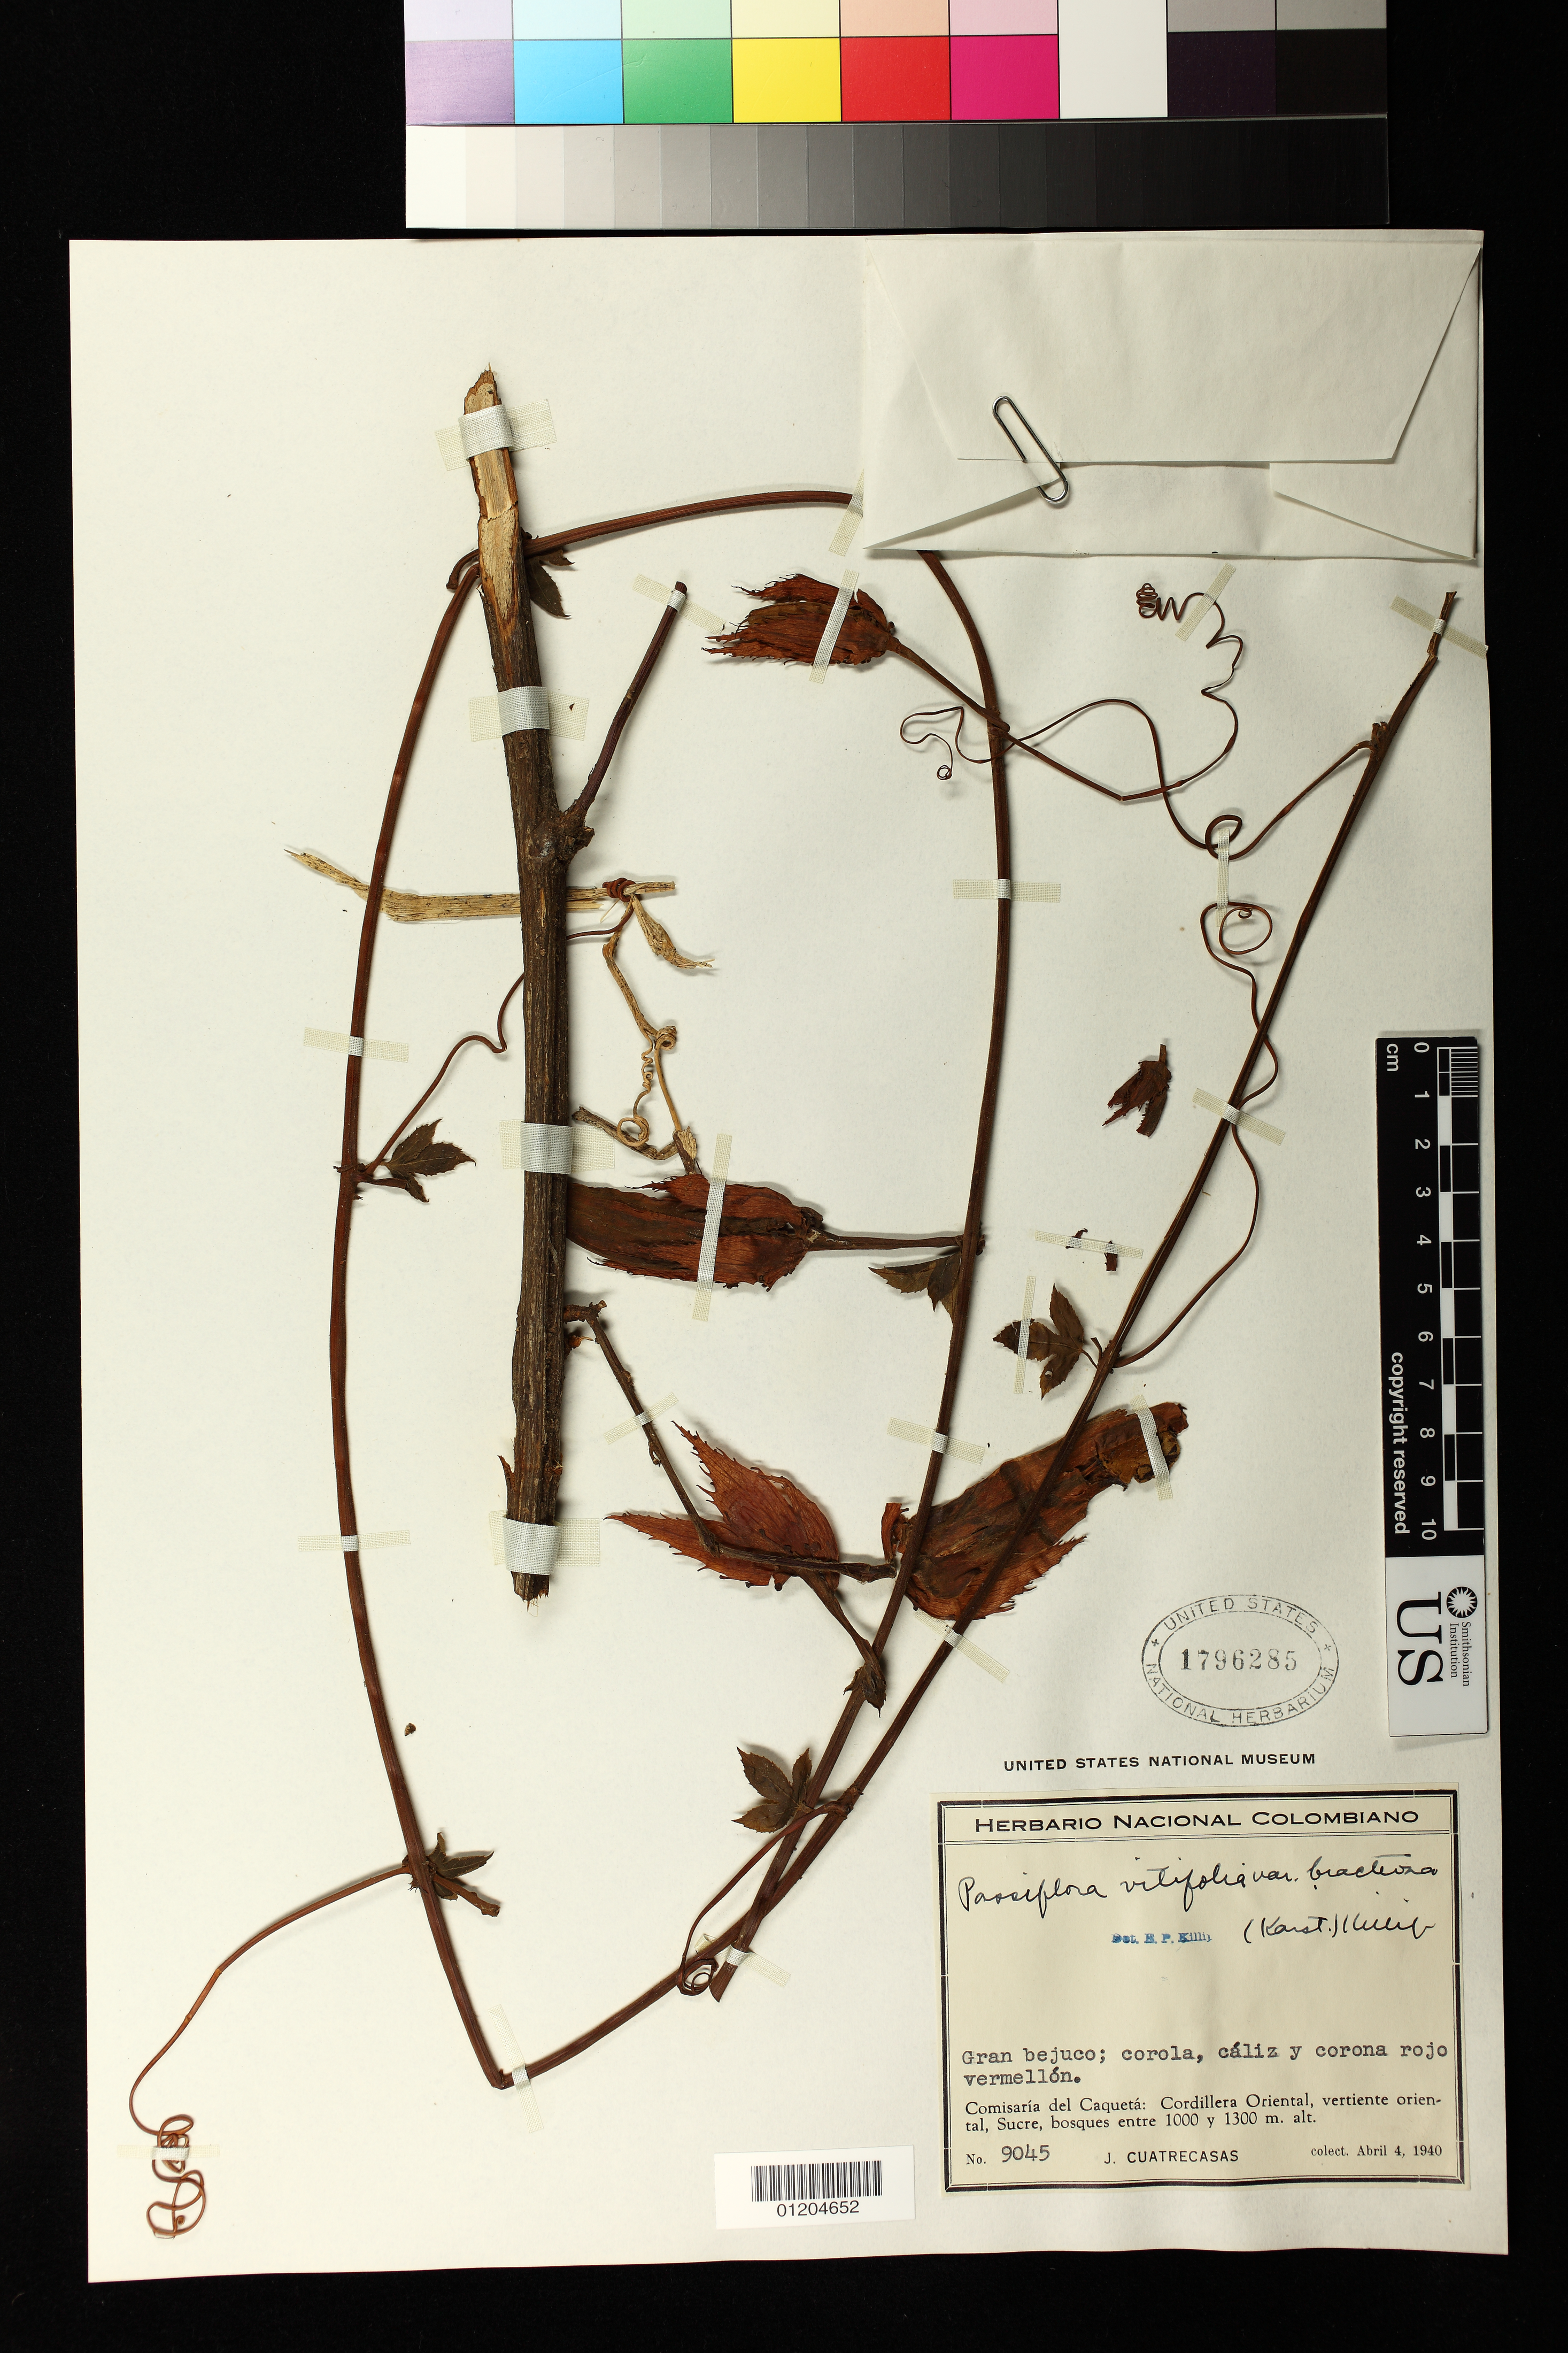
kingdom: Plantae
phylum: Tracheophyta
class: Magnoliopsida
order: Malpighiales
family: Passifloraceae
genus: Passiflora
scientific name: Passiflora vitifolia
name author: Kunth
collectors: J. Cuatrecasas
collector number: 9045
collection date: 1940-04-04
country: Colombia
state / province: Caqueta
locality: Cordillera Oriental, vertiente oriental, Sucre, bosques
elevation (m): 1000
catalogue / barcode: US 1796285